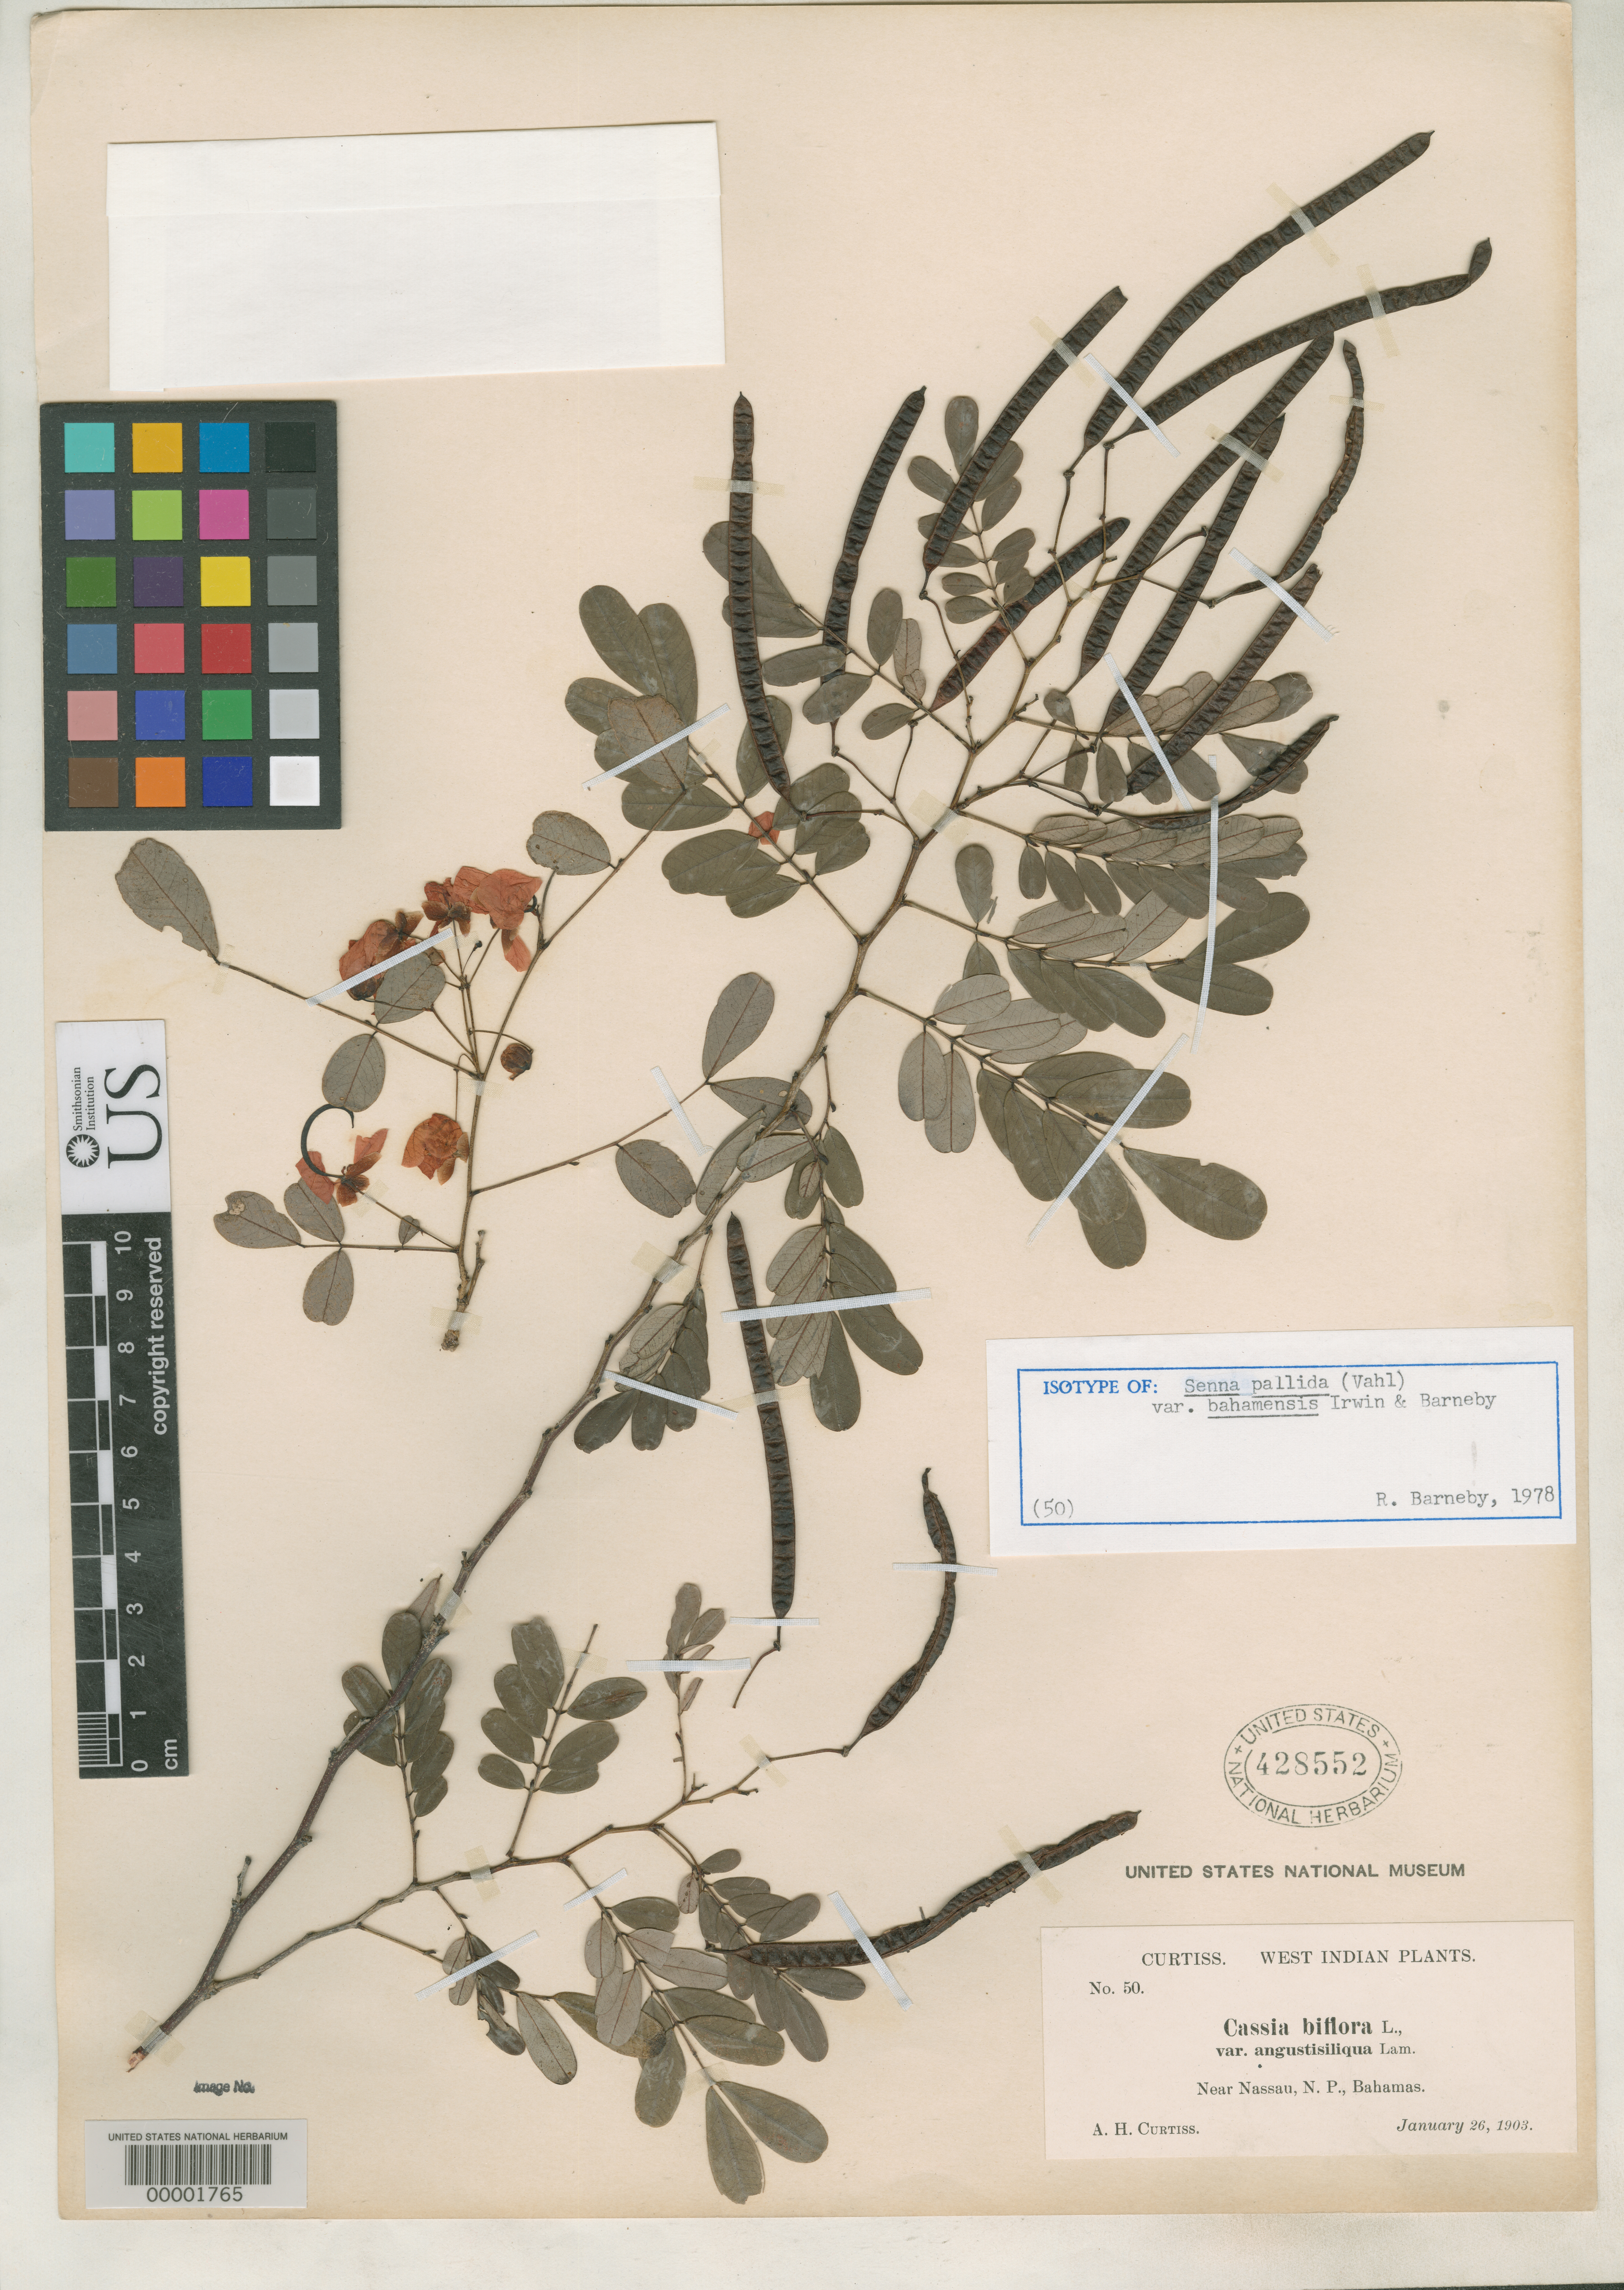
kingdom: Plantae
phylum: Tracheophyta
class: Magnoliopsida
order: Fabales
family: Fabaceae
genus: Senna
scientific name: Senna pallida var. bahamensis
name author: H.S. Irwin & Barneby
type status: Isotype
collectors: A. H. Curtiss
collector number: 50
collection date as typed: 26 Jan 1903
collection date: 1903-01-26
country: Bahamas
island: New Providence Island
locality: Near Nassau.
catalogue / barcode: US 428552